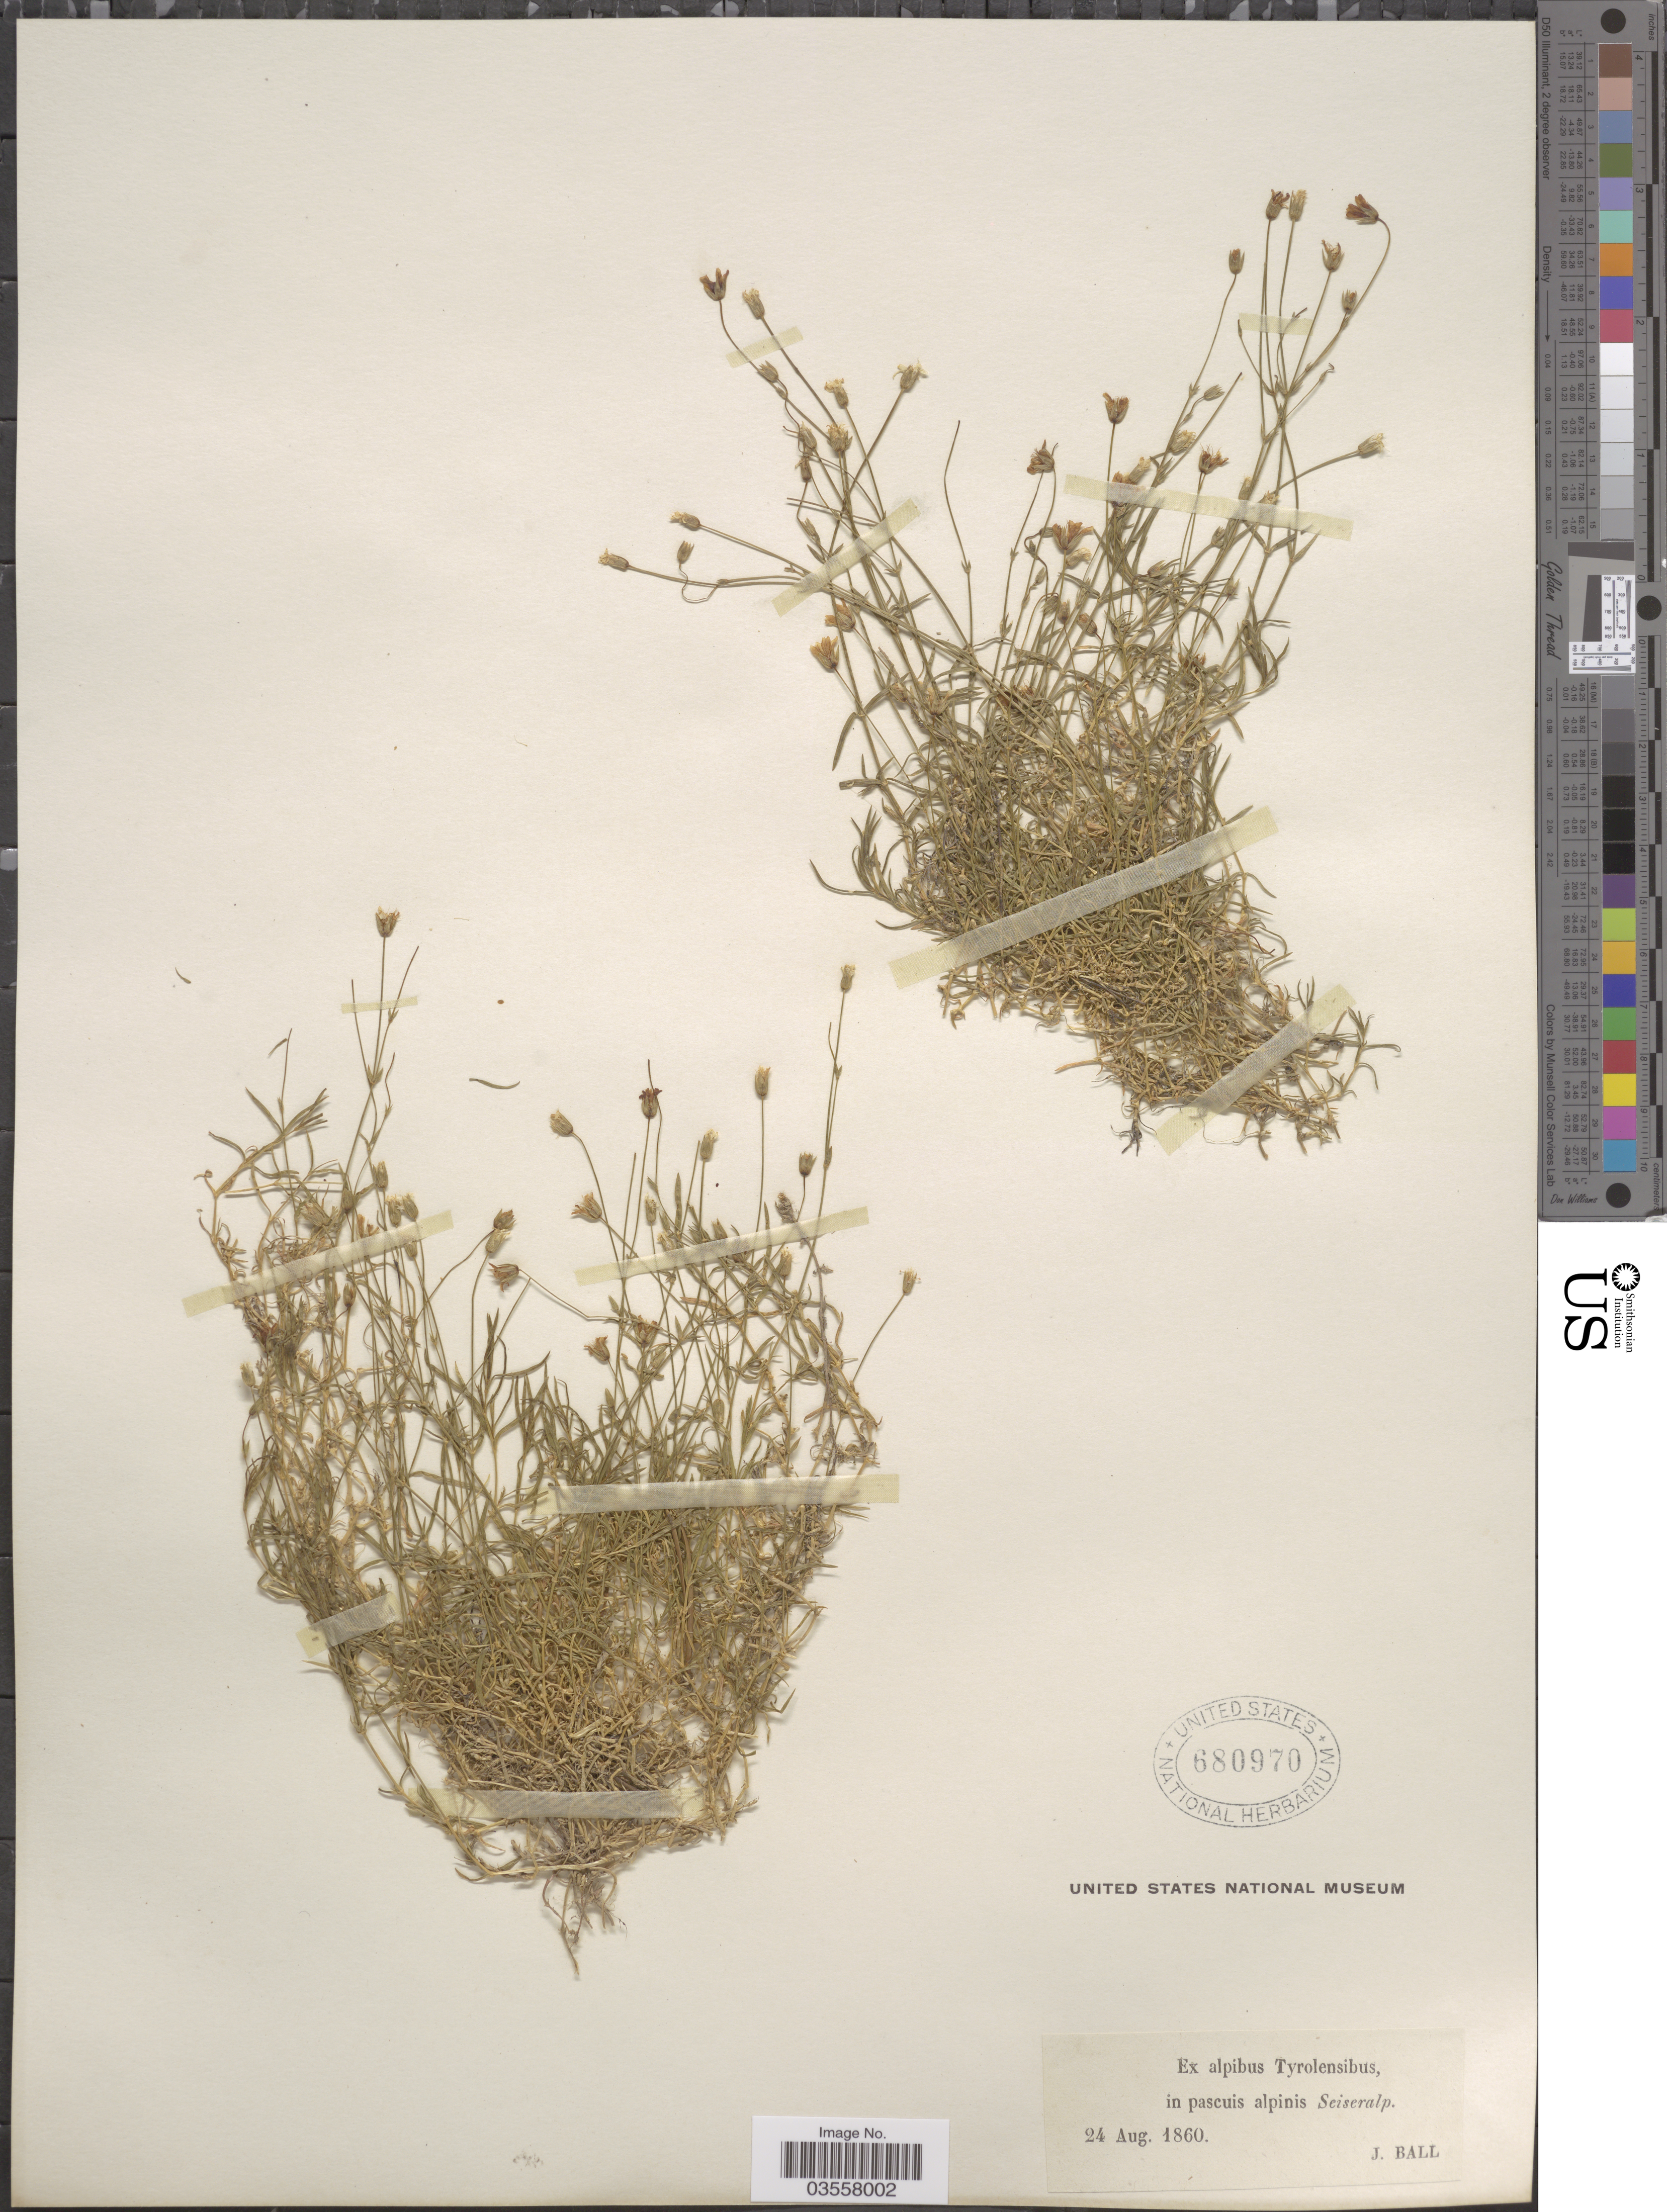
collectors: J. Ball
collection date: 1860-08-24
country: Austria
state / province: Tirol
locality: Ex alpibus Tyrolensibus, in pascuis alpinis Seiseralp.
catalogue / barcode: US 680970